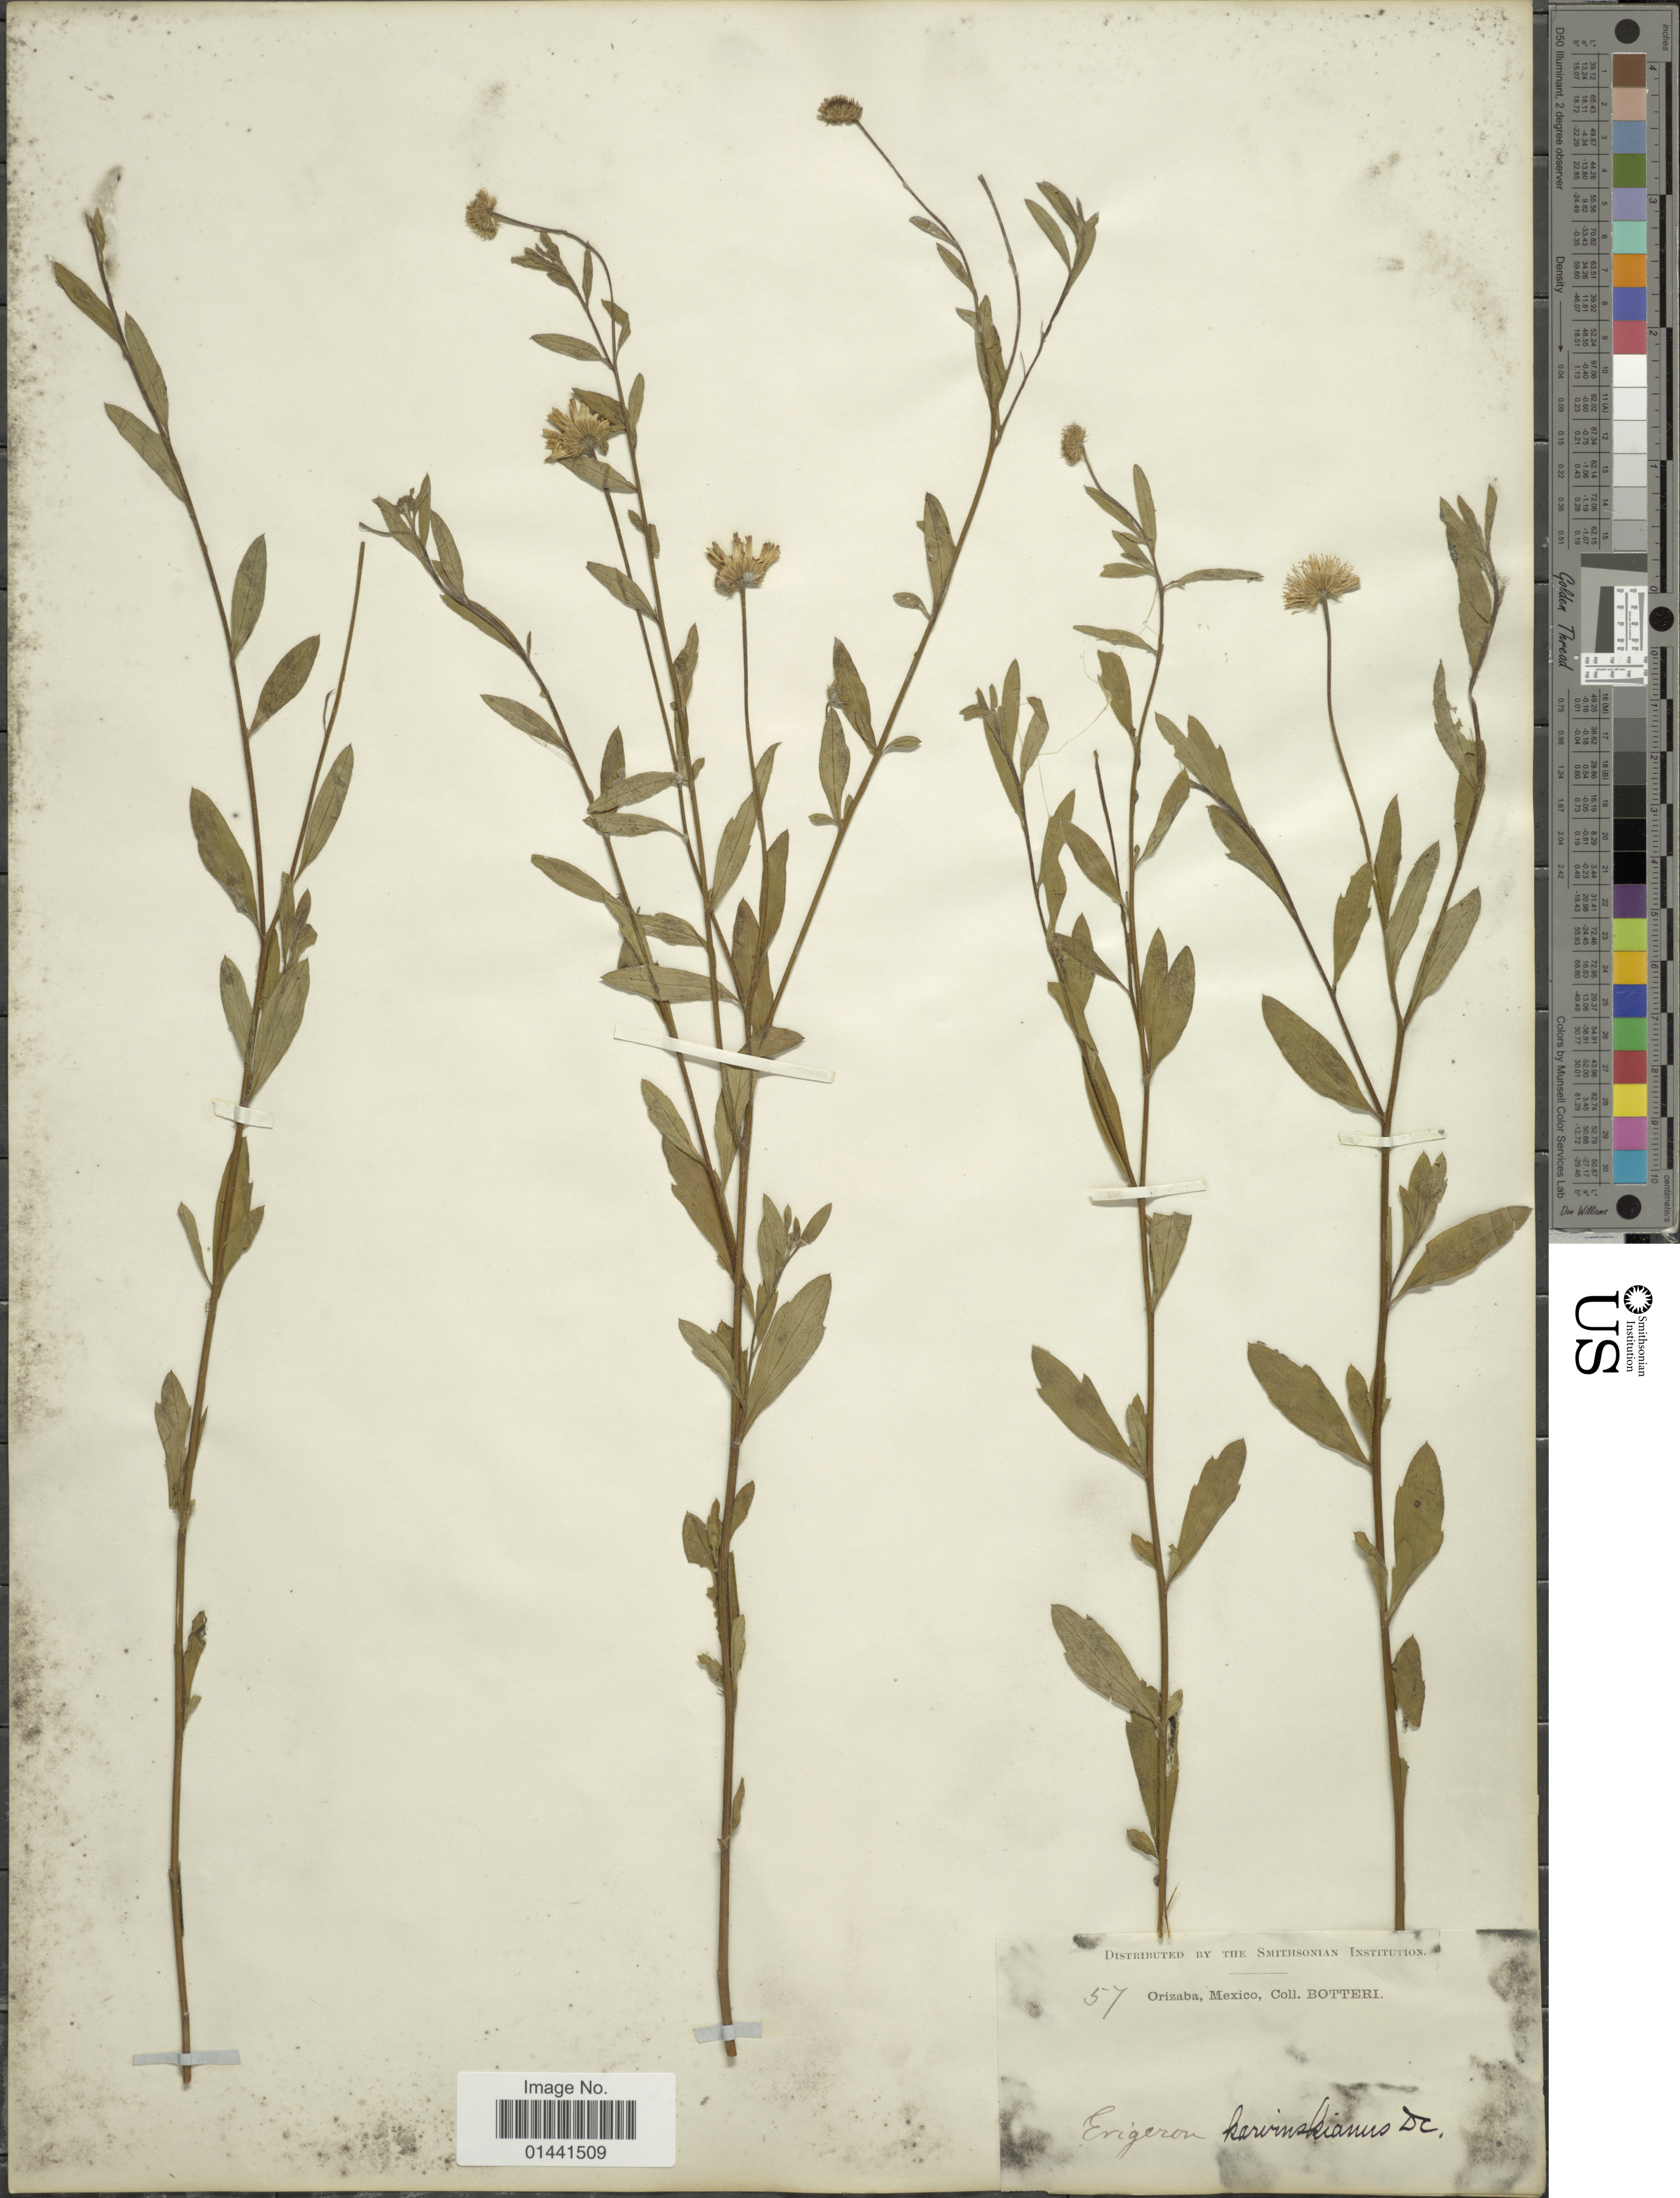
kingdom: Plantae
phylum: Tracheophyta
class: Magnoliopsida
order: Asterales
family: Asteraceae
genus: Erigeron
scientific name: Erigeron karvinskianus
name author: DC.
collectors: -. Botteri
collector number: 57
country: Mexico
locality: Orizaba